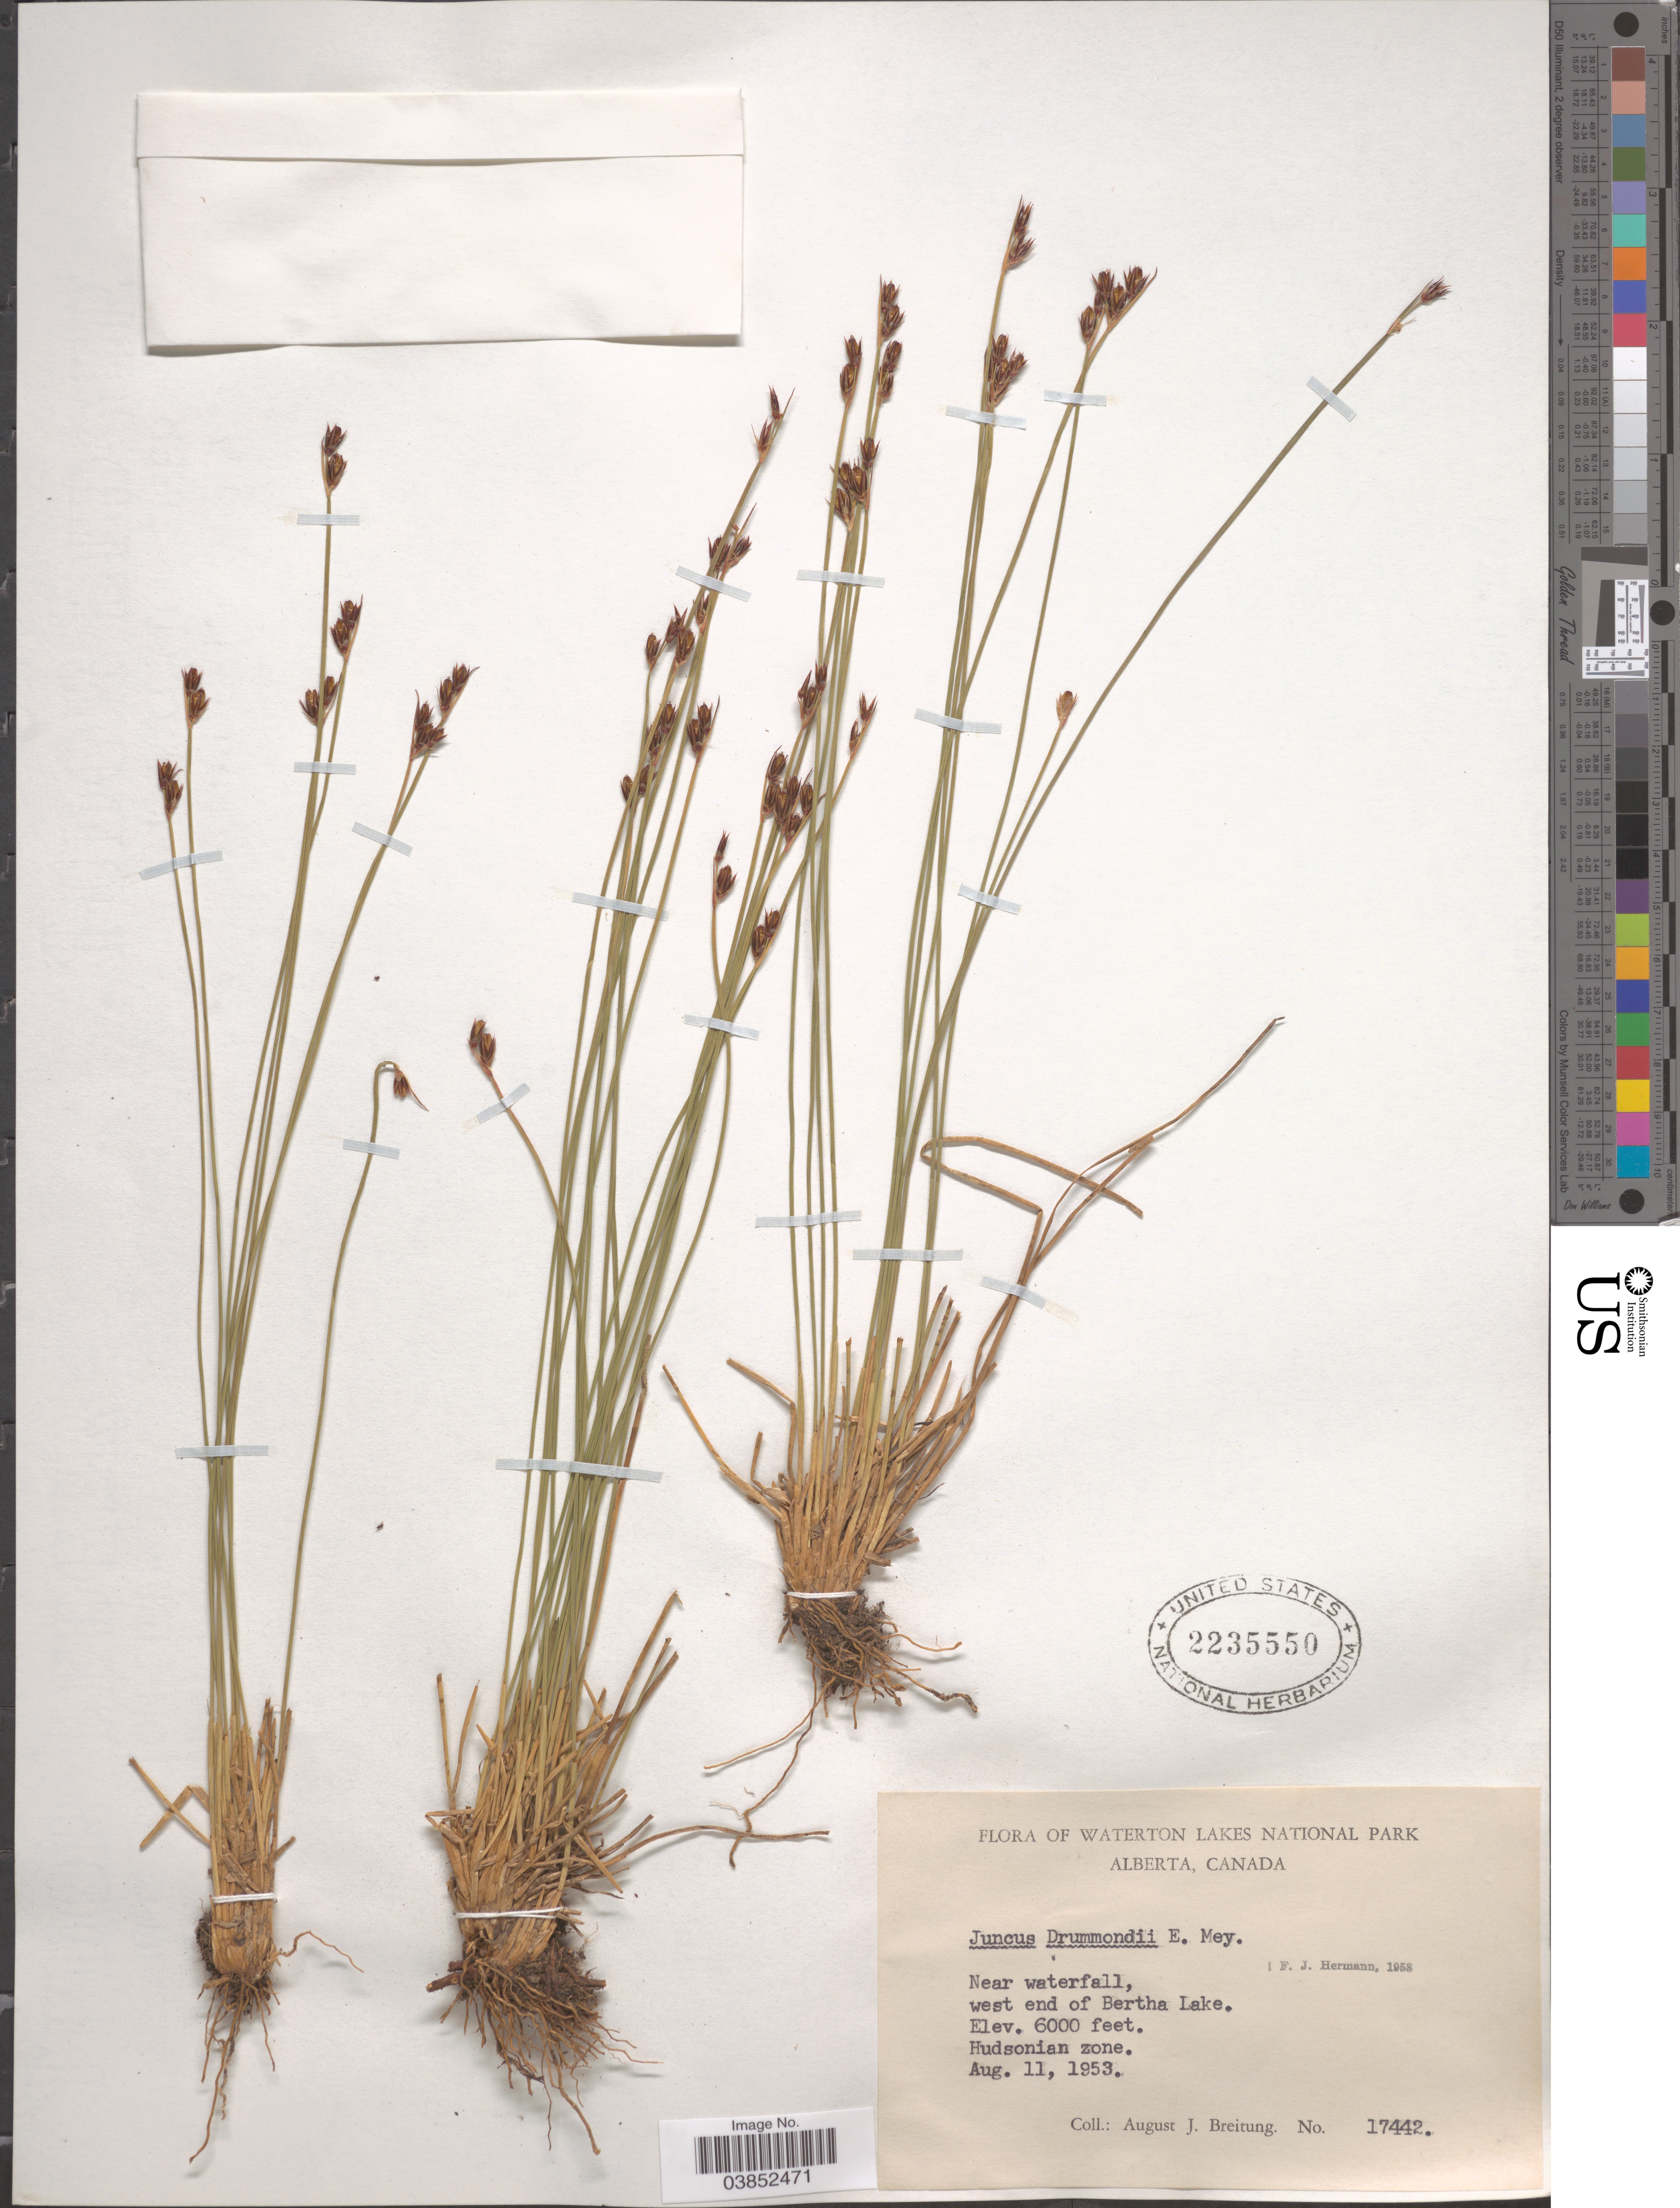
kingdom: Plantae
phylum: Tracheophyta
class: Liliopsida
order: Poales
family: Juncaceae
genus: Juncus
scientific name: Juncus drummondii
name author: E. Mey.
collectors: A. Breitung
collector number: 17442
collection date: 1953-08-11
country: Canada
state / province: Alberta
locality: Waterton Lakes National Park. Near waterfall west end of Bertha Lake. Hudsonian zone.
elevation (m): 1829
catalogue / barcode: US 2235550